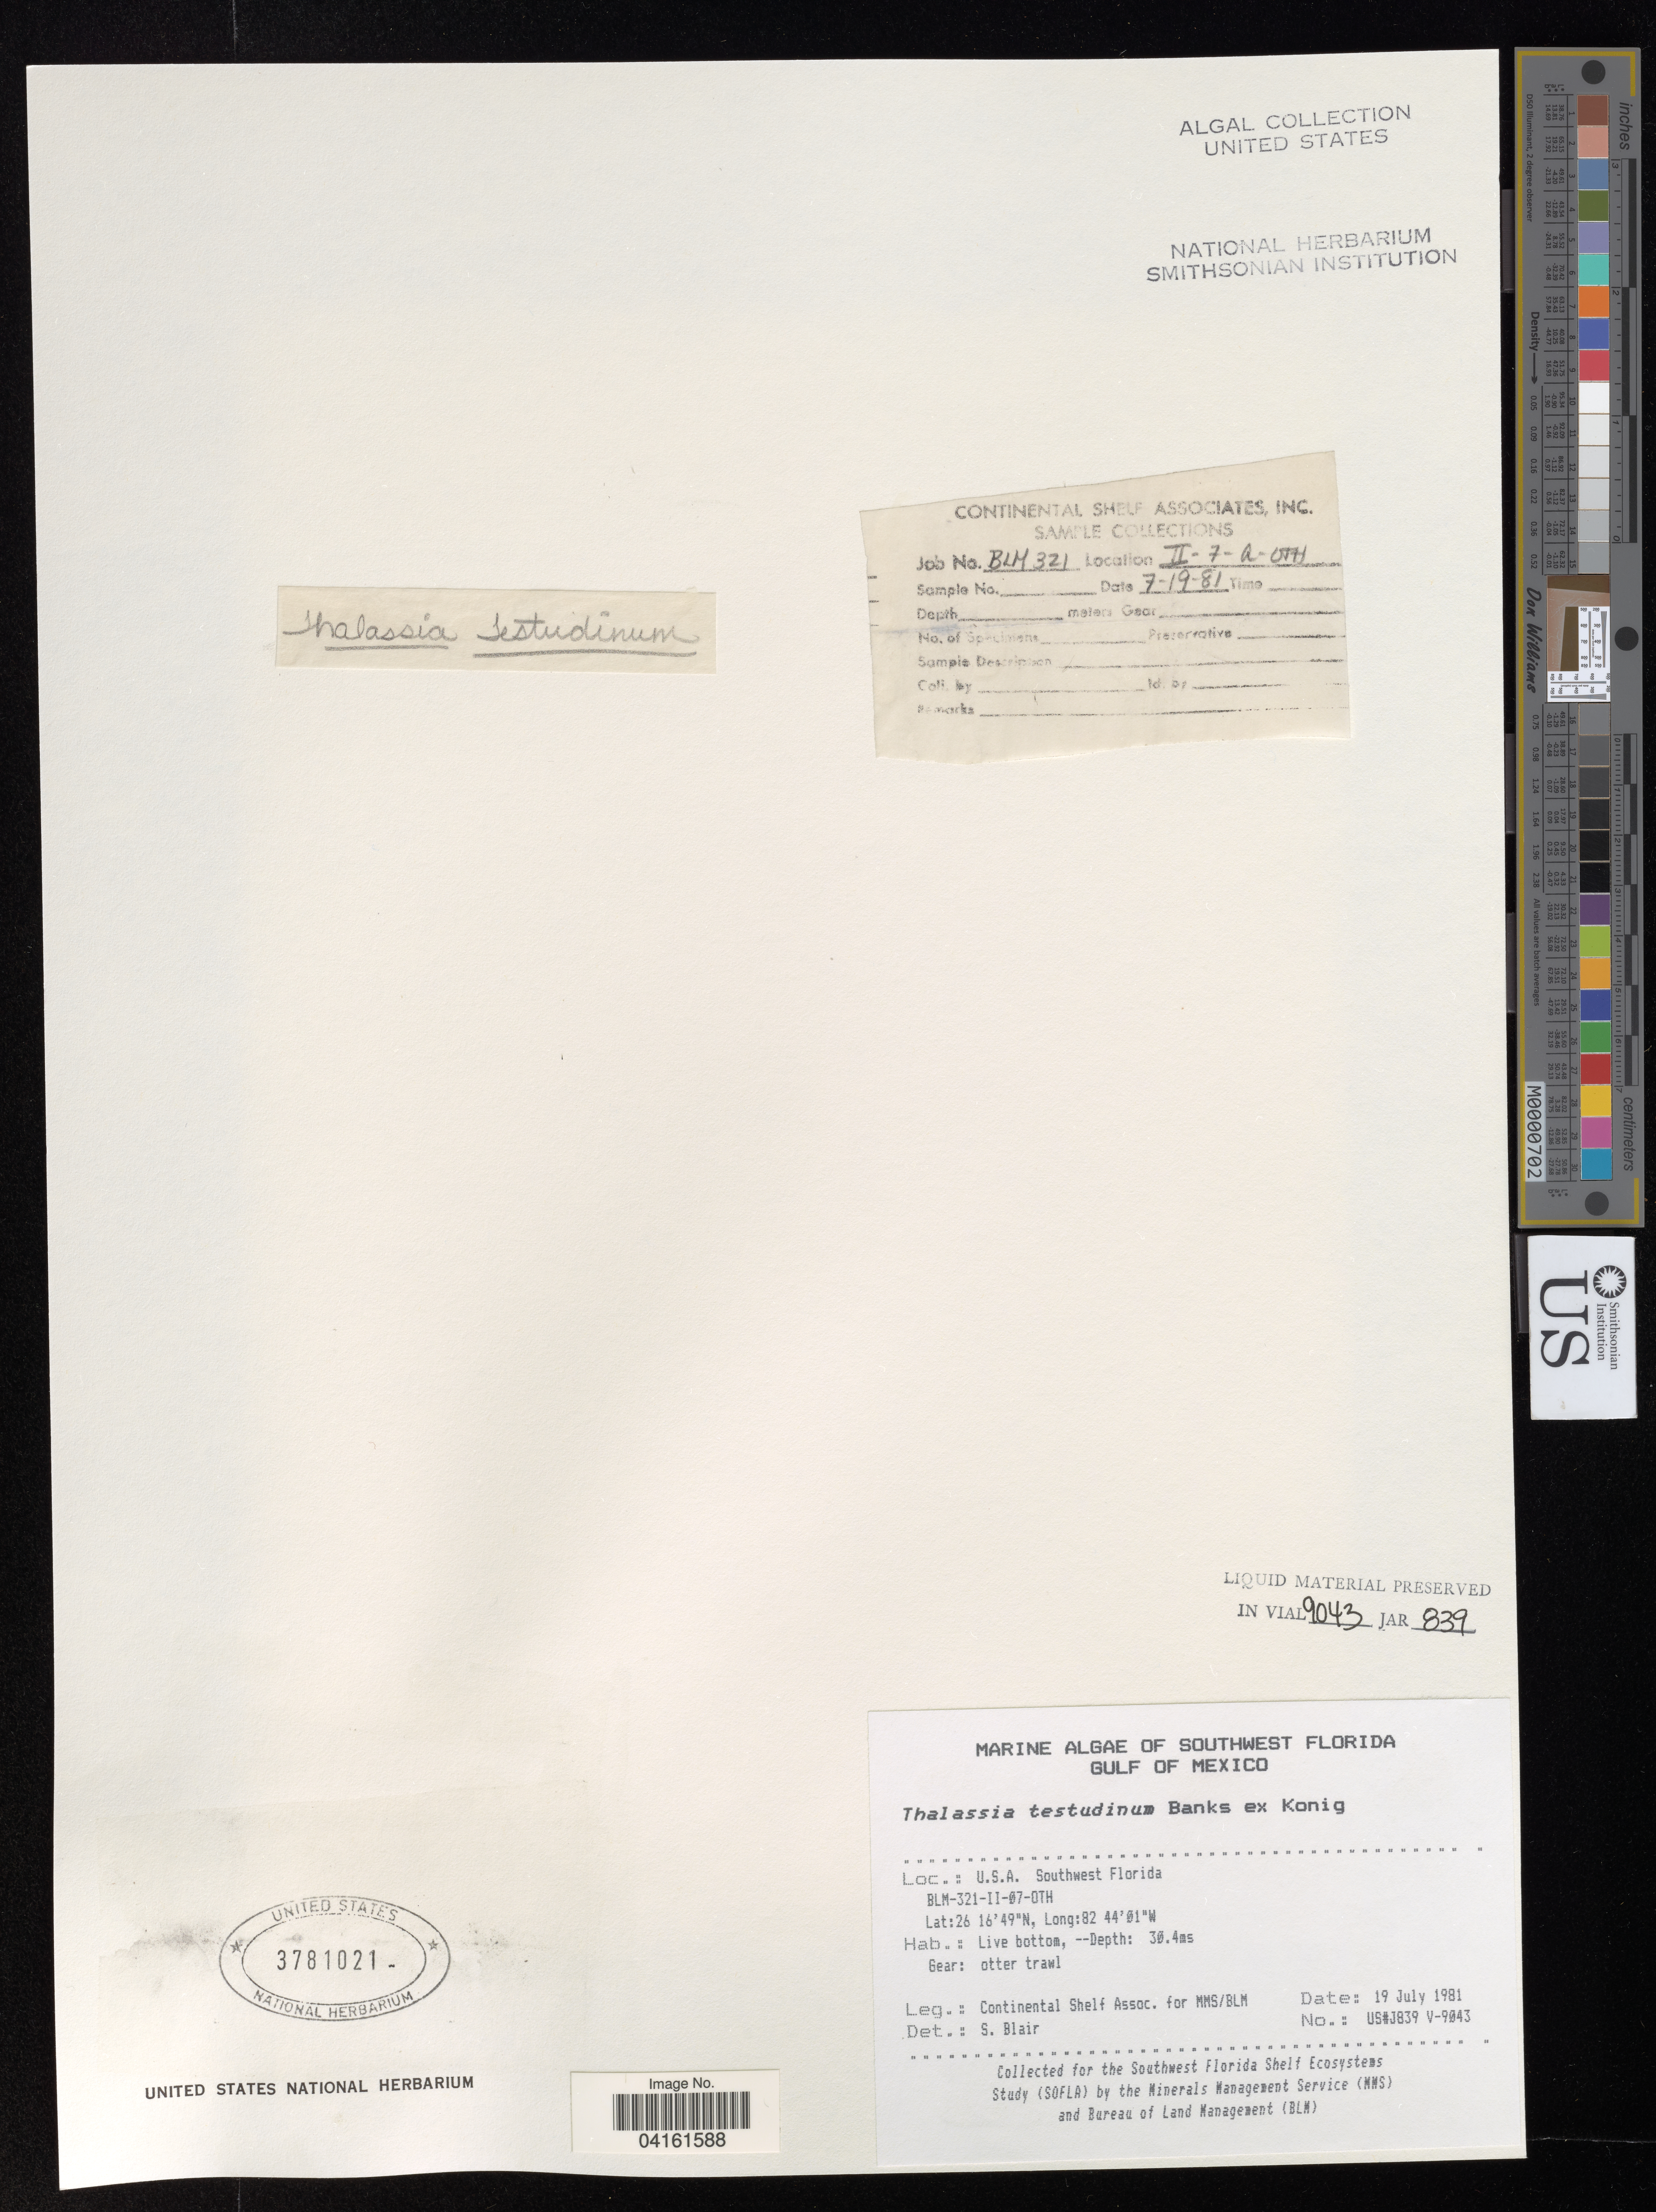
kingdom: Plantae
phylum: Tracheophyta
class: Liliopsida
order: Alismatales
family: Hydrocharitaceae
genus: Thalassia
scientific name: Thalassia testudinum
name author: Banks & Sol. ex K.D. Koenig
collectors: Continental Shelf Associates for the MMS/BLM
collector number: US#J839 V-9043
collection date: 1981-07-19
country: United States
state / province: Florida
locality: Southwest Florida. Gulf of Mexico. BLM-321-II-07-OTH.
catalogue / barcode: US 3781021